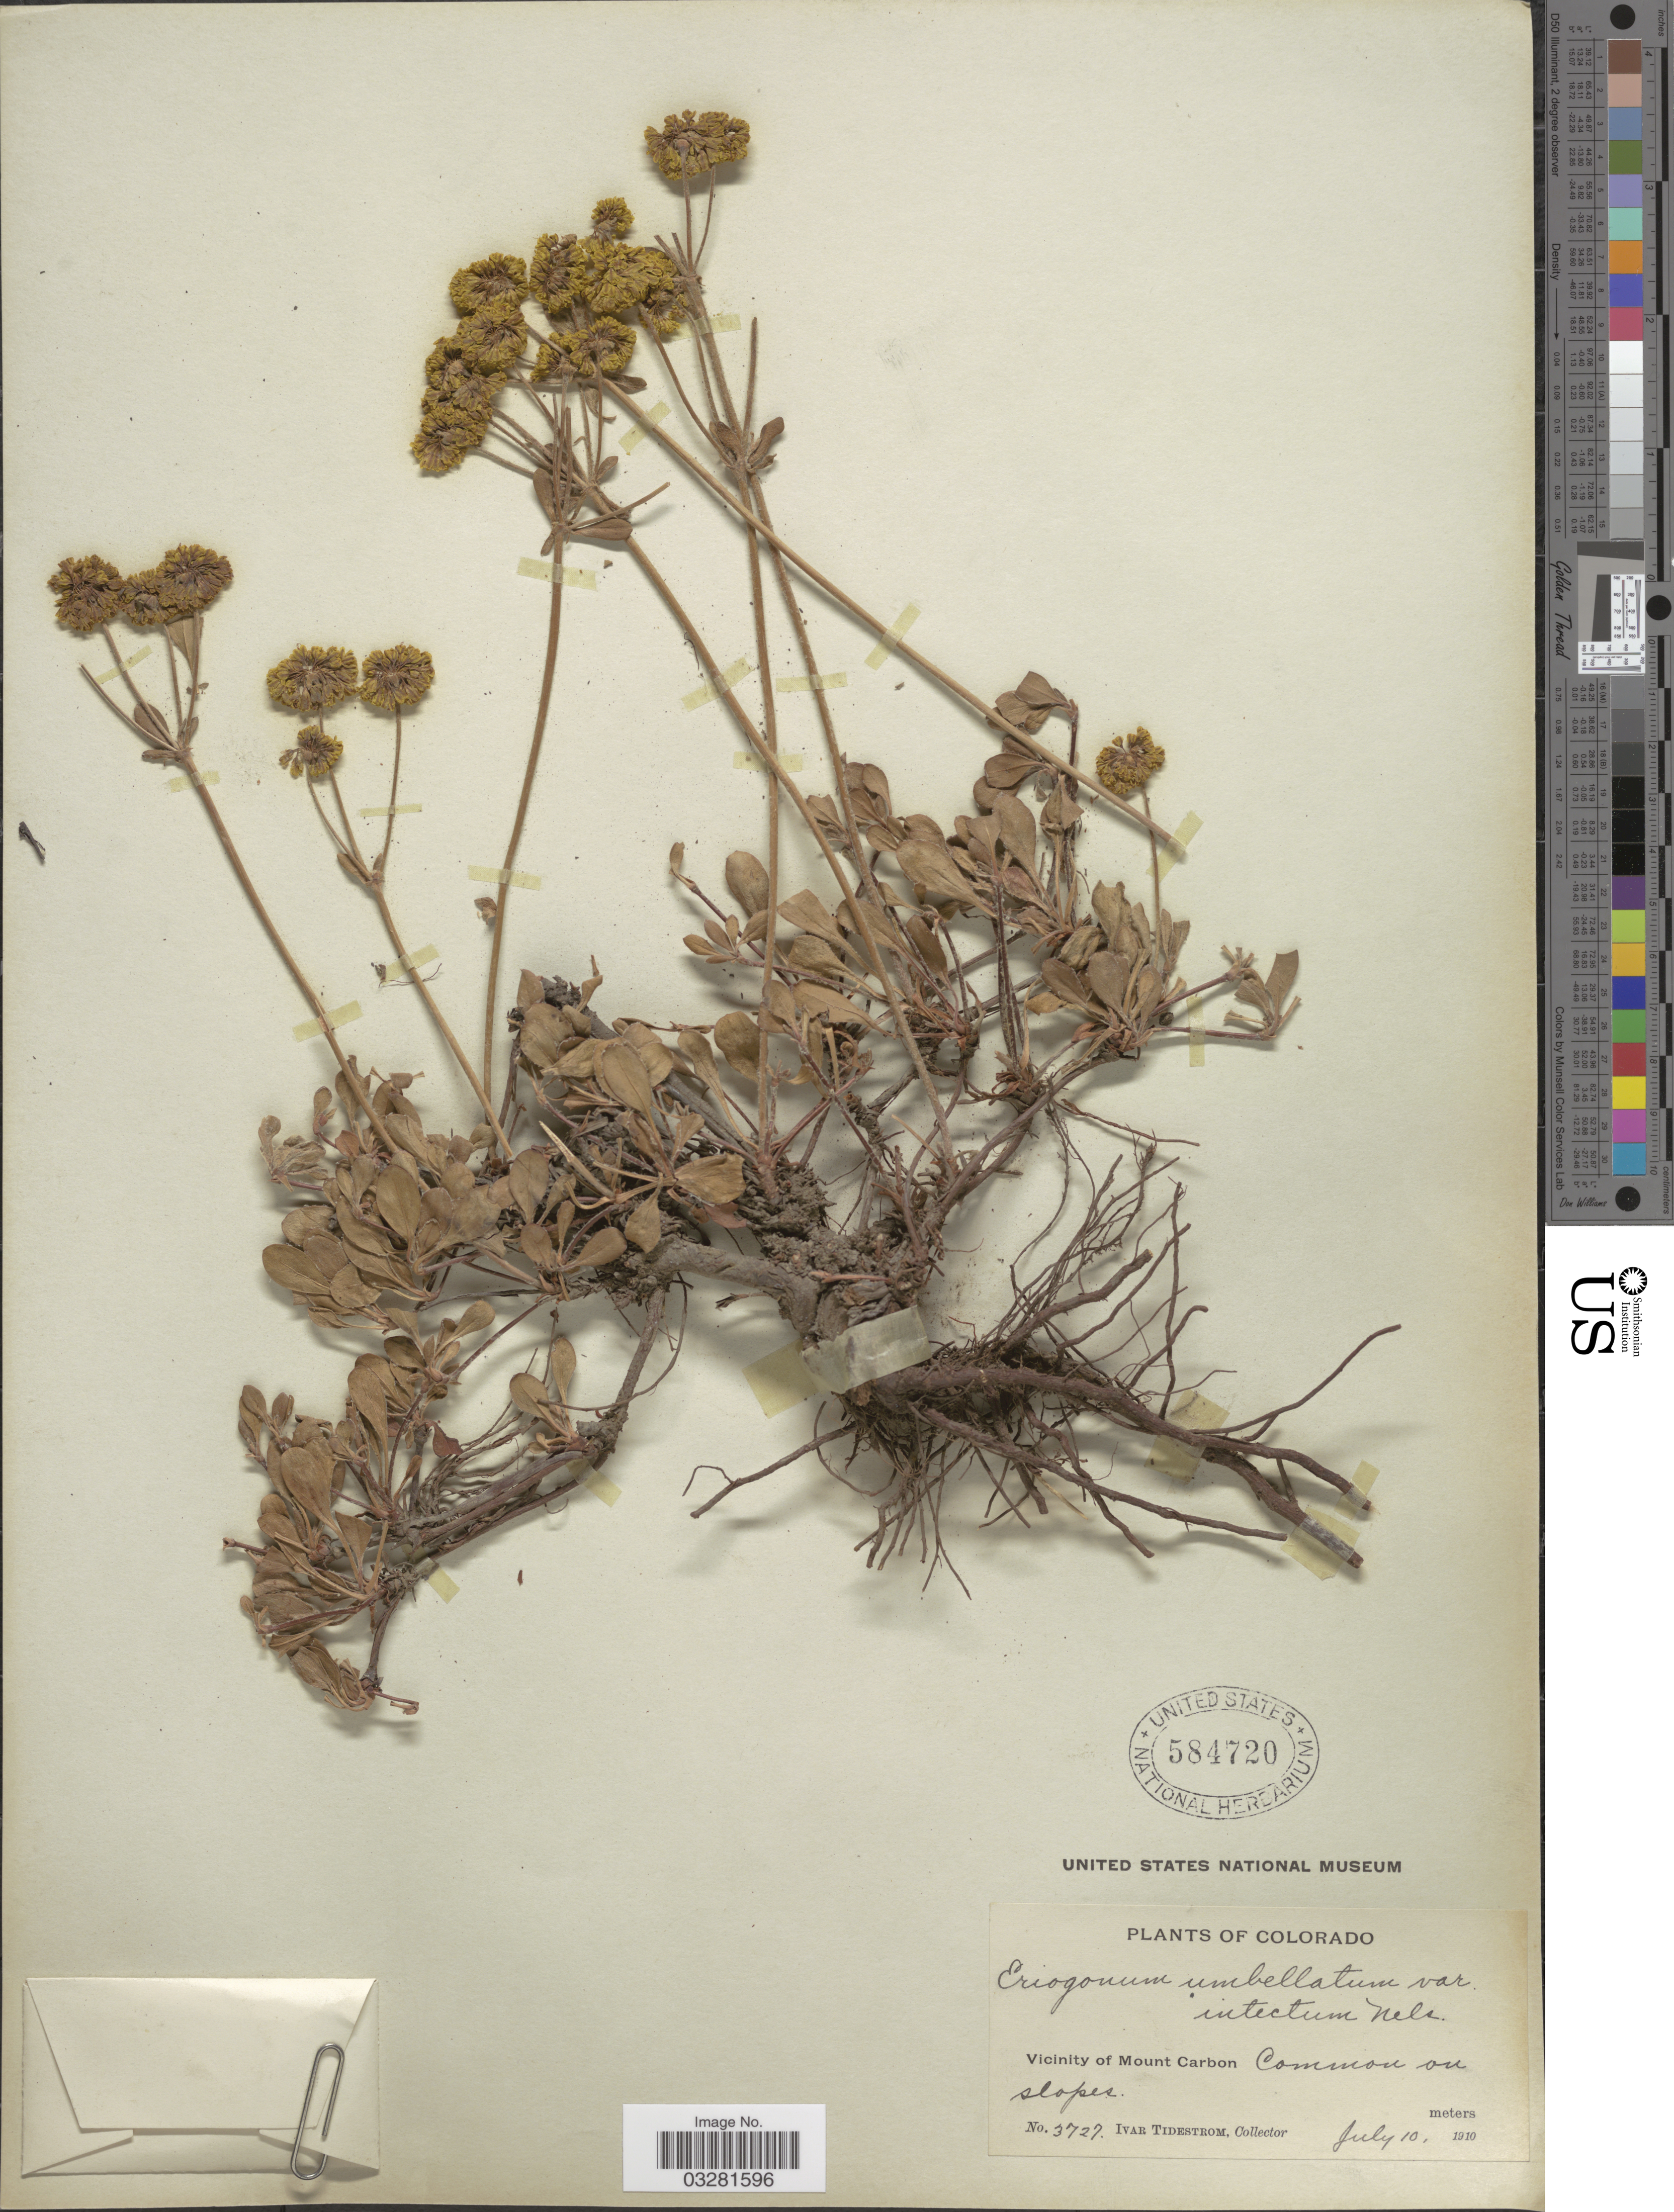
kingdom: Plantae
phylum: Tracheophyta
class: Magnoliopsida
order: Caryophyllales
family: Polygonaceae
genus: Eriogonum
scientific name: Eriogonum umbellatum var. intectum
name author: A. Nelson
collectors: I. F. Tidestrom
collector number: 3727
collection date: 1910-07-10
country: United States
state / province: Colorado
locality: Vicinity of Mount Carbon.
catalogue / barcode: US 584720